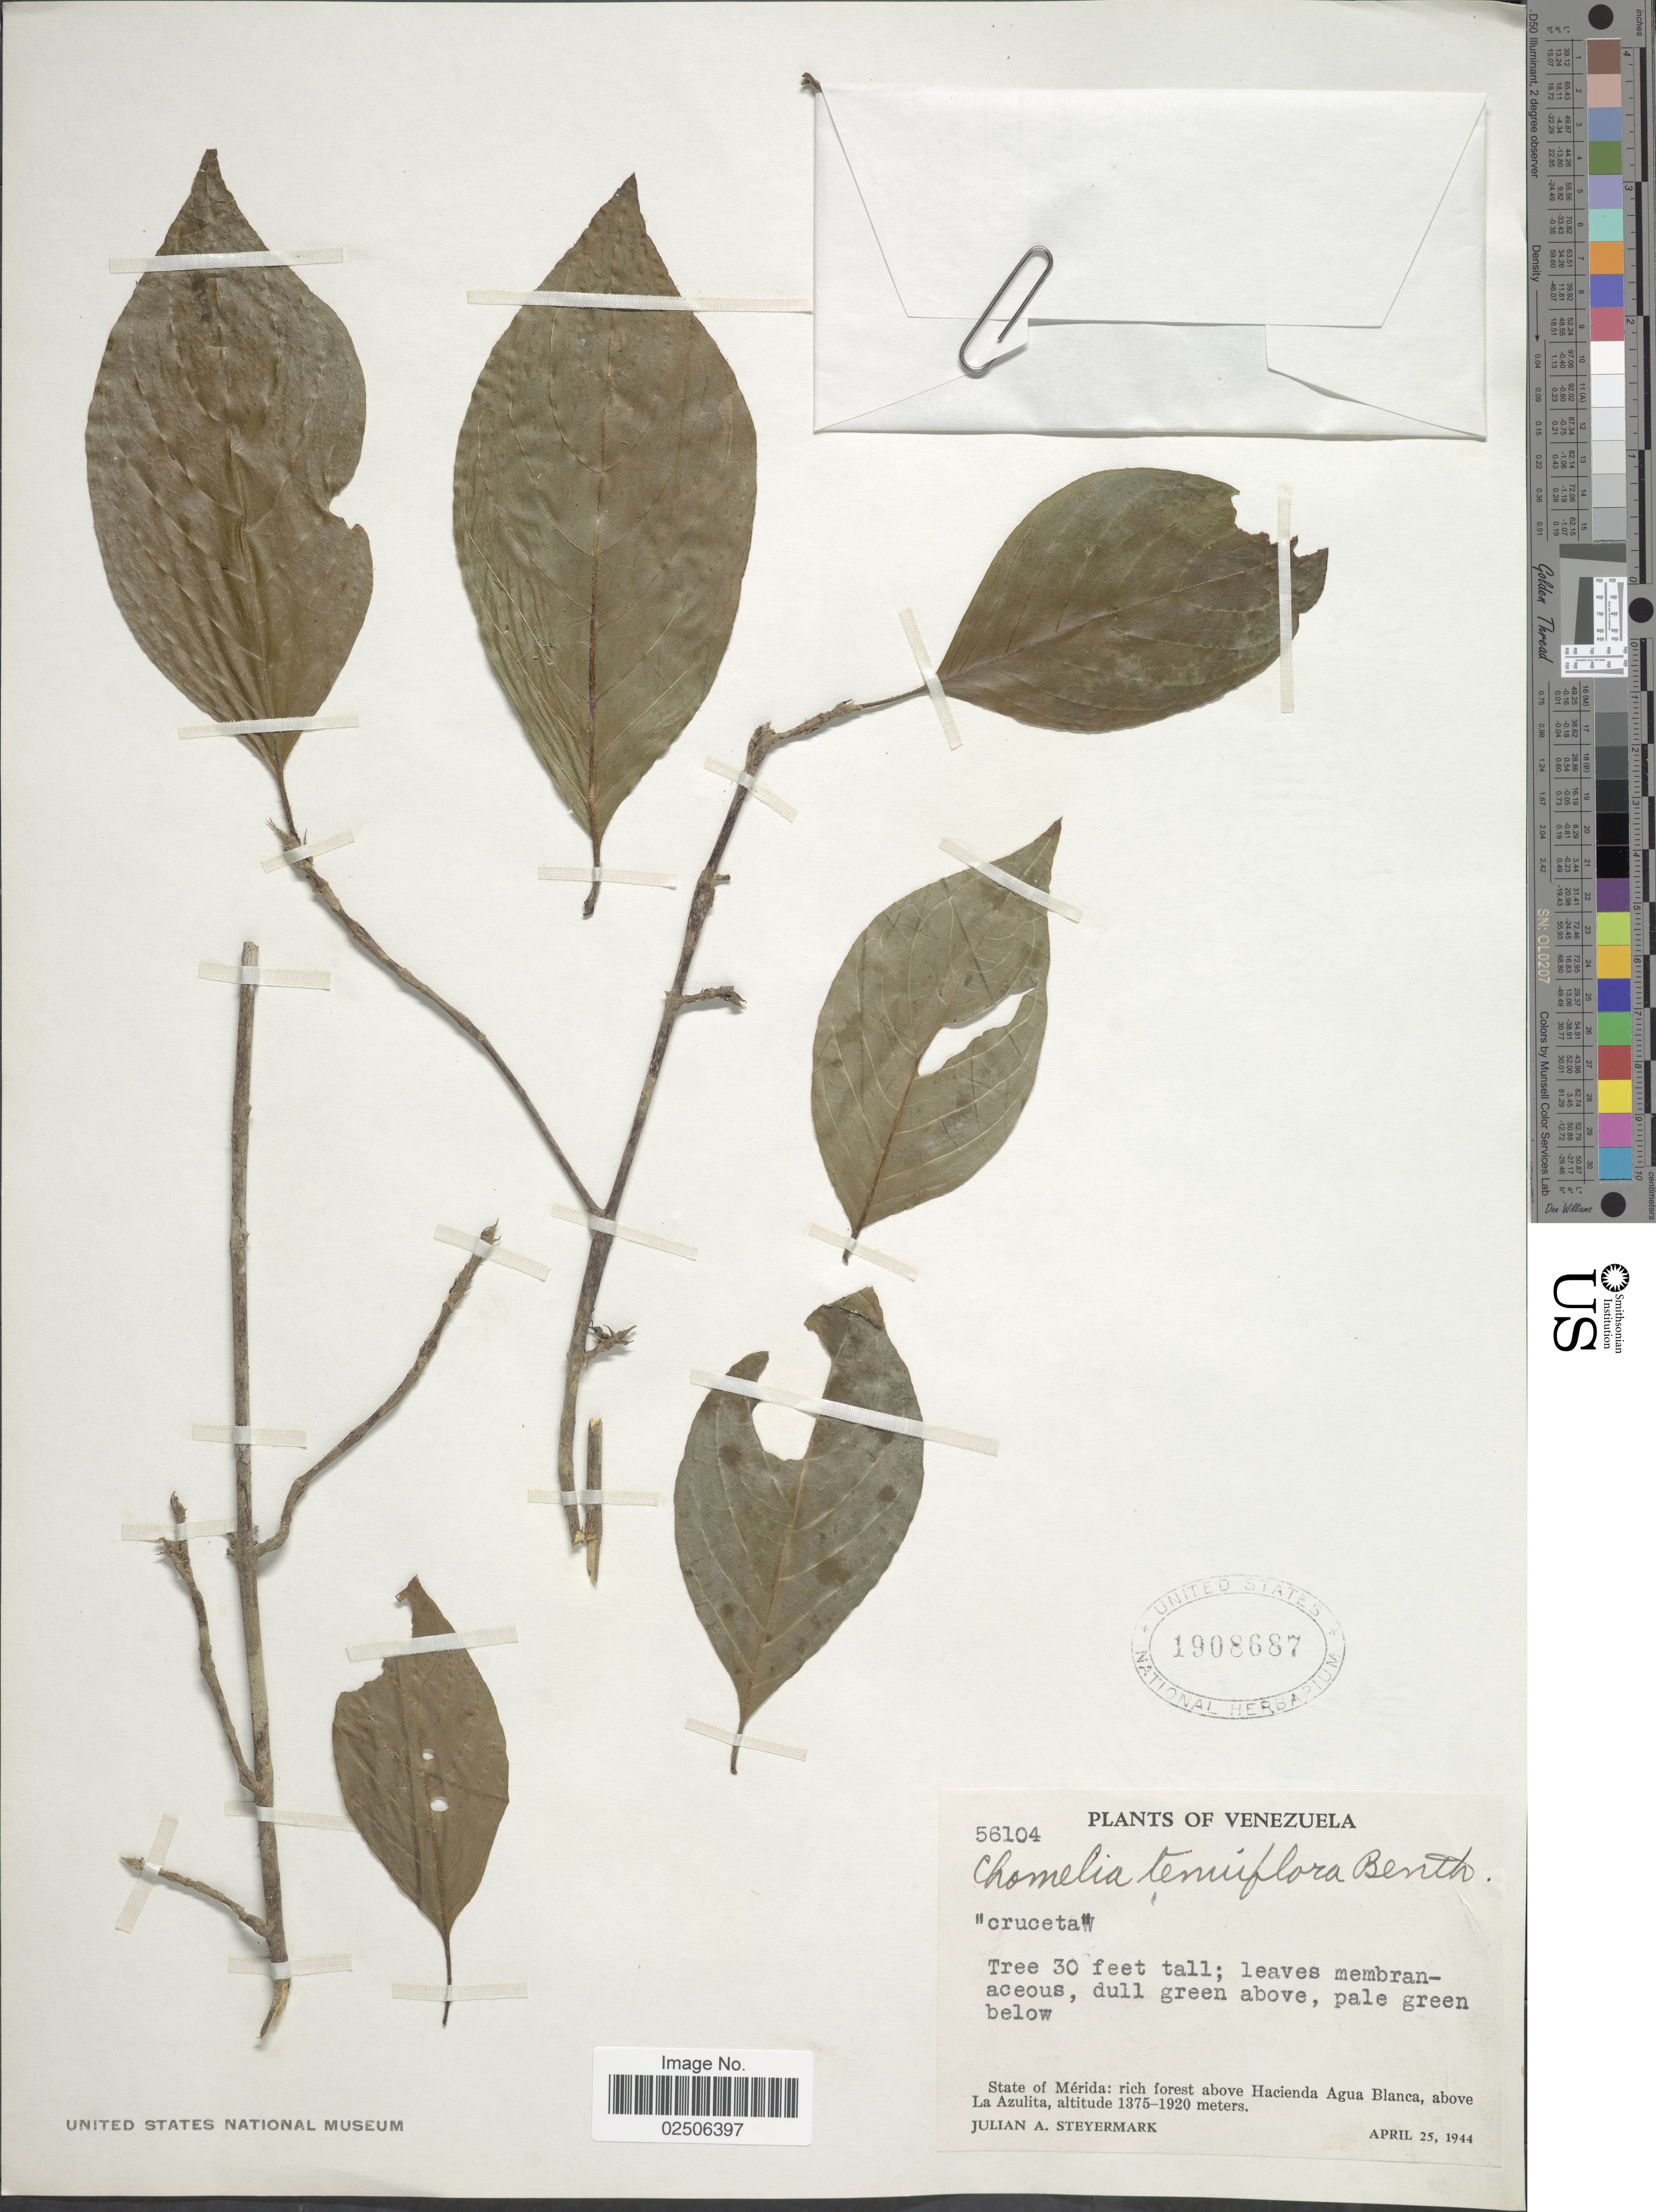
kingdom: Plantae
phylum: Tracheophyta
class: Magnoliopsida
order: Gentianales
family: Rubiaceae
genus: Chomelia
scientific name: Chomelia tenuiflora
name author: Benth.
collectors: J. Steyermark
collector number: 56104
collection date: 1944-04-25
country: Venezuela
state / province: Mérida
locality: Rich forest above Hacienda Agua Blanca, above La Azulita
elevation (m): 1375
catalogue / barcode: US 1908687